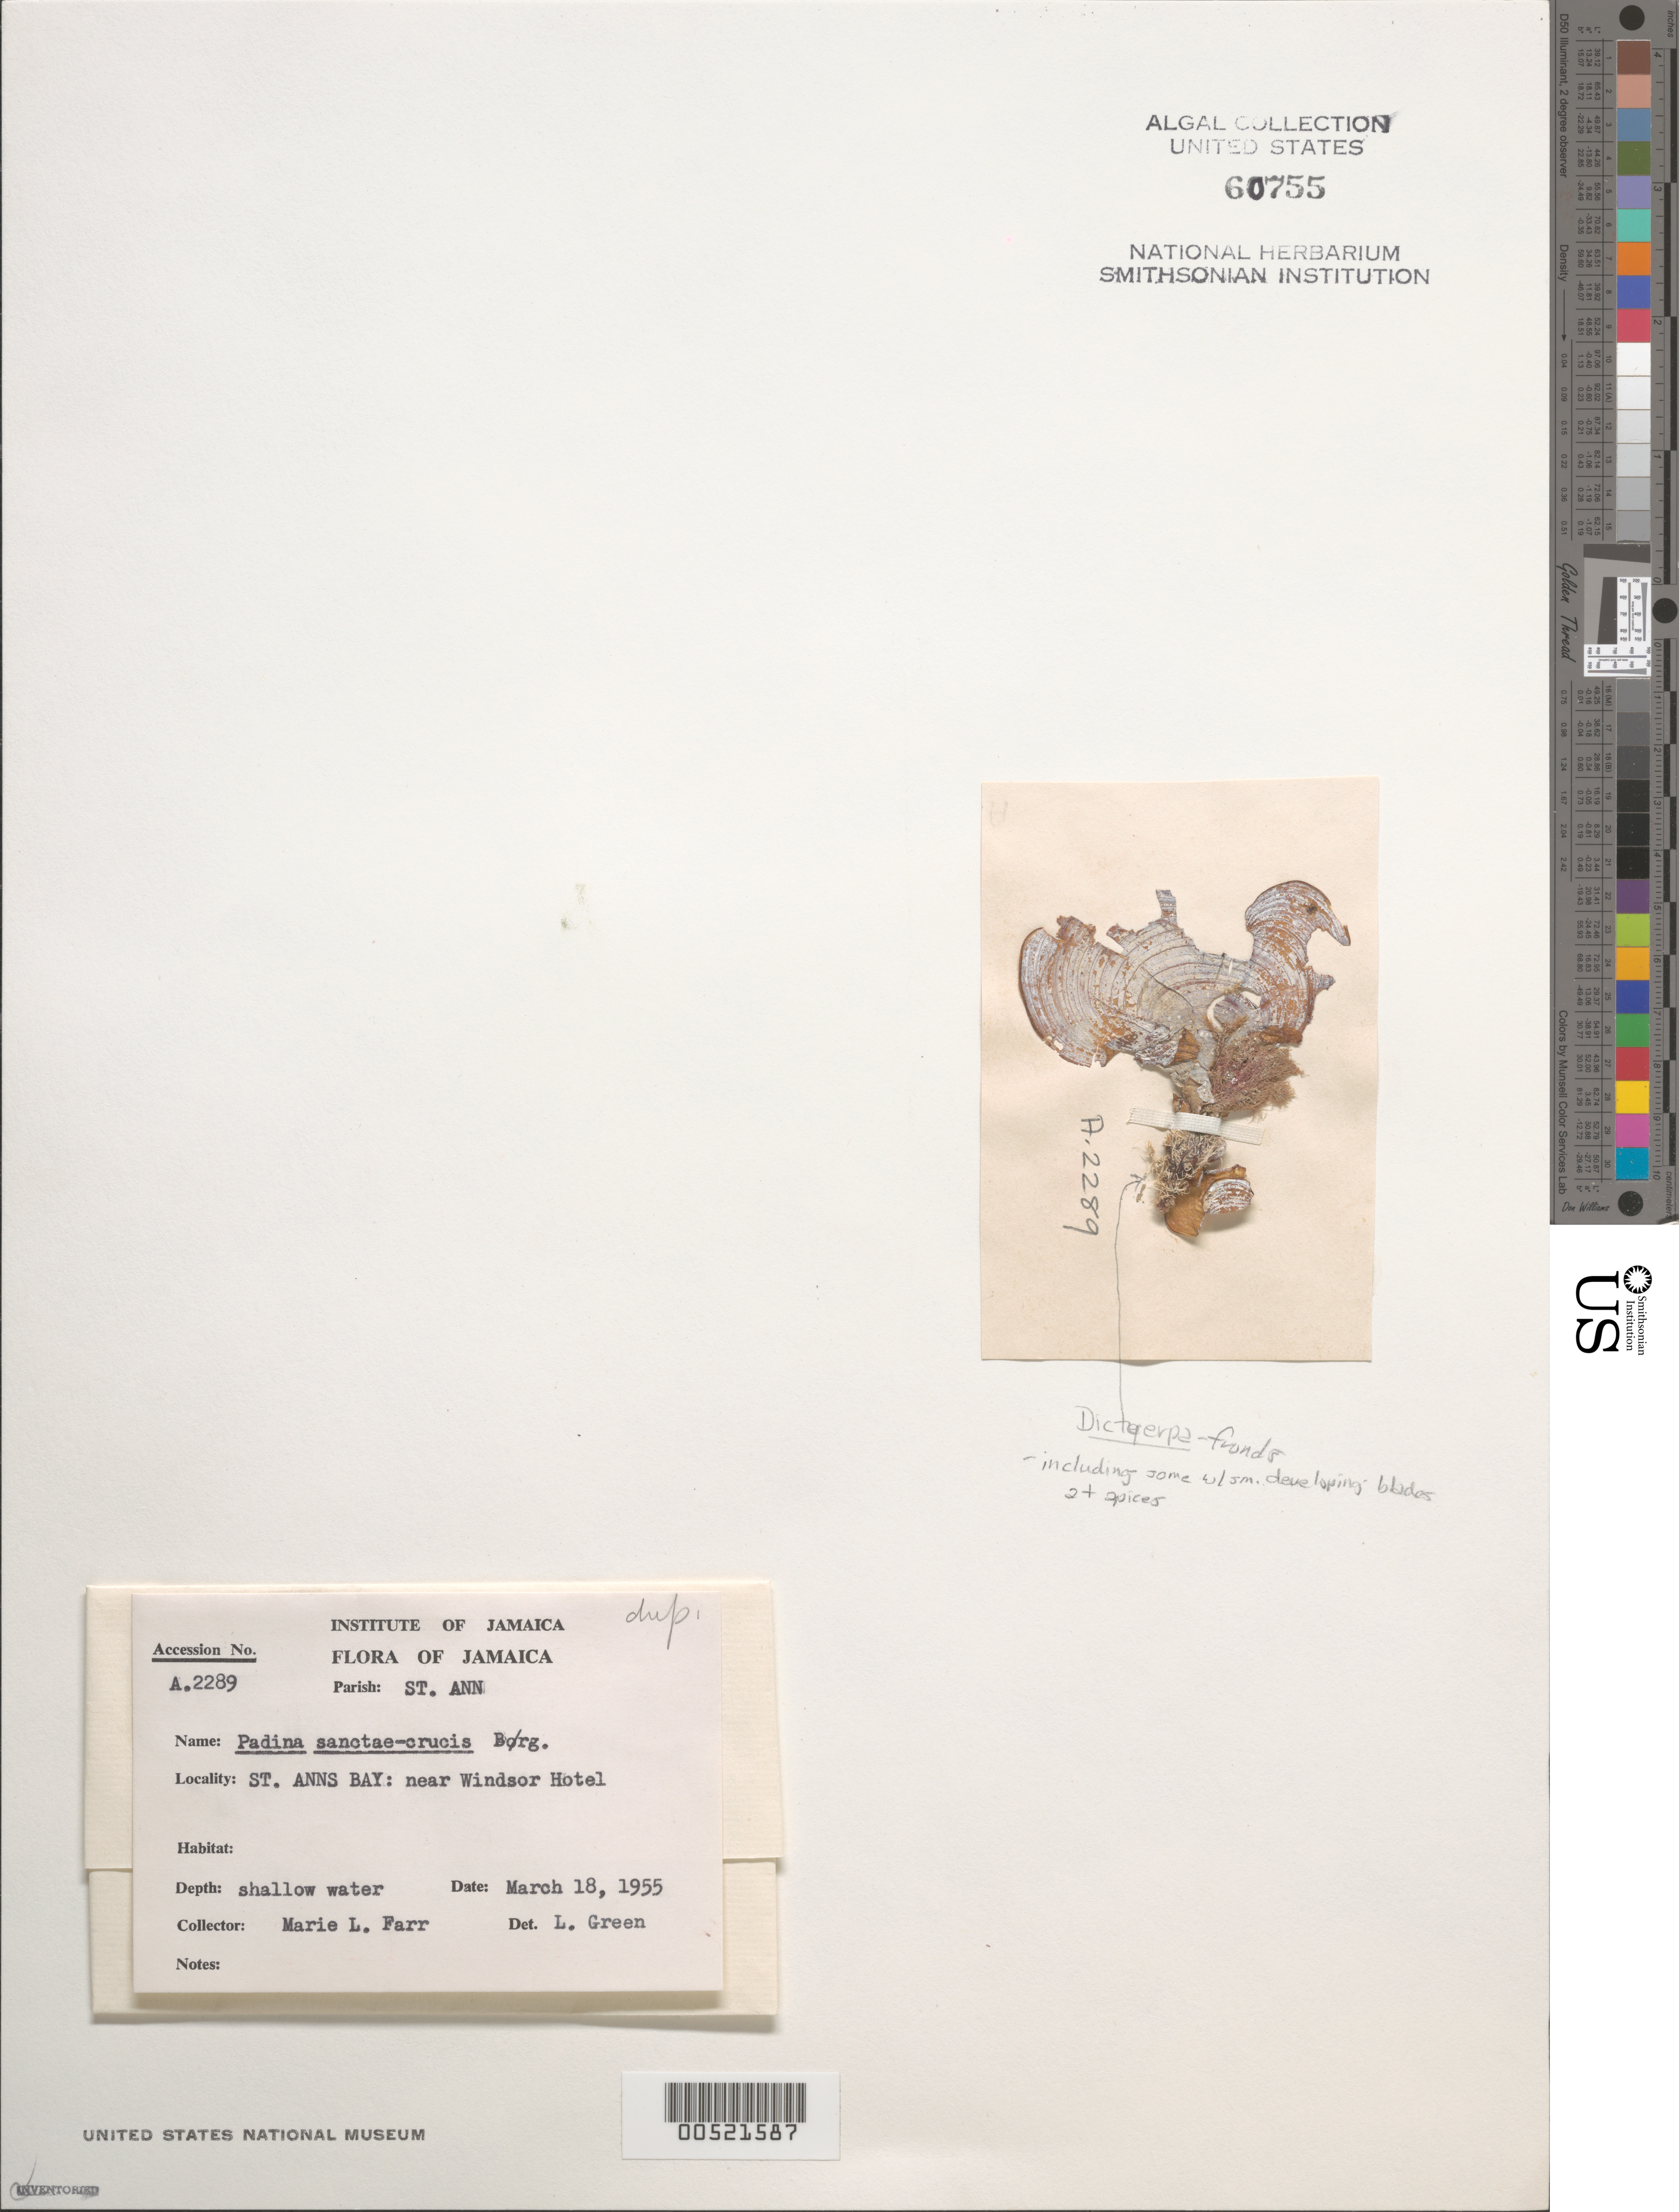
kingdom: Chromista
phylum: Ochrophyta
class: Phaeophyceae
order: Dictyotales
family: Dictyotaceae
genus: Padina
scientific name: Padina sanctae-crucis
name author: Børgesen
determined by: Green, L.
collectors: M. Farr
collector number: A.2289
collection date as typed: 18 Mar 1955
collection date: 1955-03-18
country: Jamaica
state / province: Saint Ann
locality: St. Ann's bay near Windsor Hotel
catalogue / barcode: US 60755